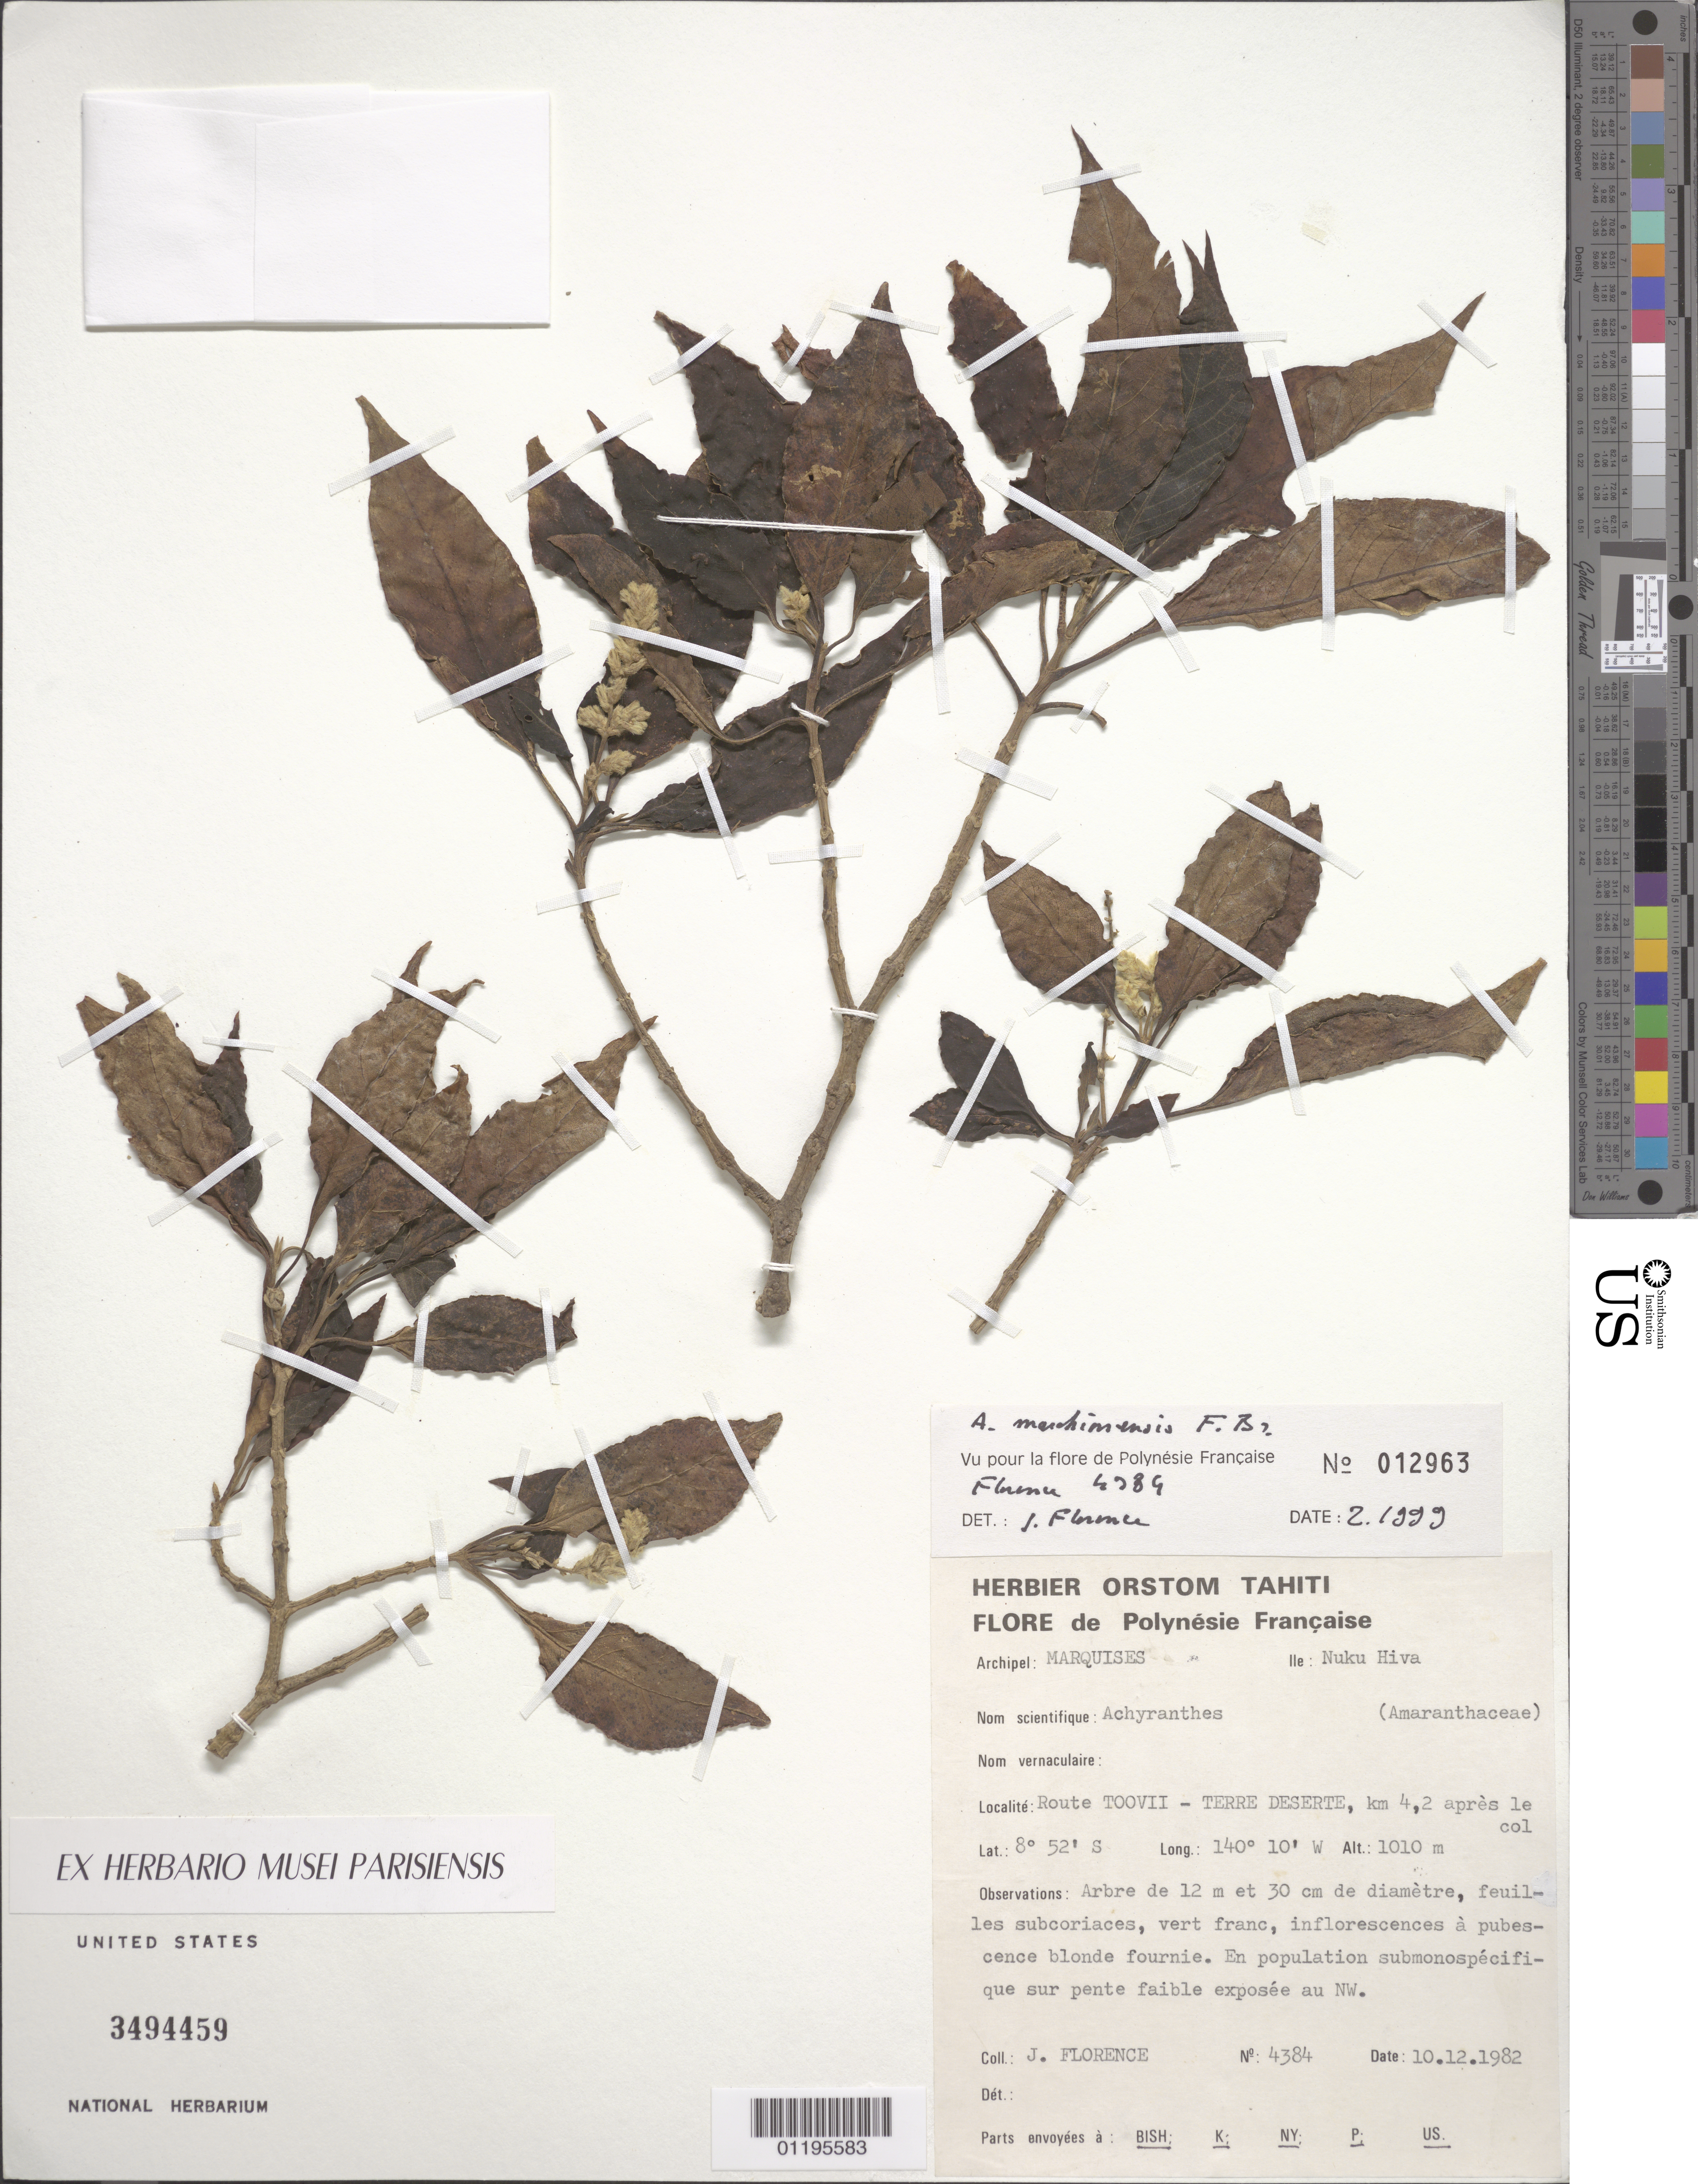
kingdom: Plantae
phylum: Tracheophyta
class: Magnoliopsida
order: Caryophyllales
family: Amaranthaceae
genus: Achyranthes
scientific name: Achyranthes marchionica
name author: F. Br.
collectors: J. Florence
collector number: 4384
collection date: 1982-12-10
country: French Polynesia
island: Nuku Hiva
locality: Route Toovii-Terre Deserte, km 4, 2 apres le col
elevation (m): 1010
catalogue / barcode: US 3494459